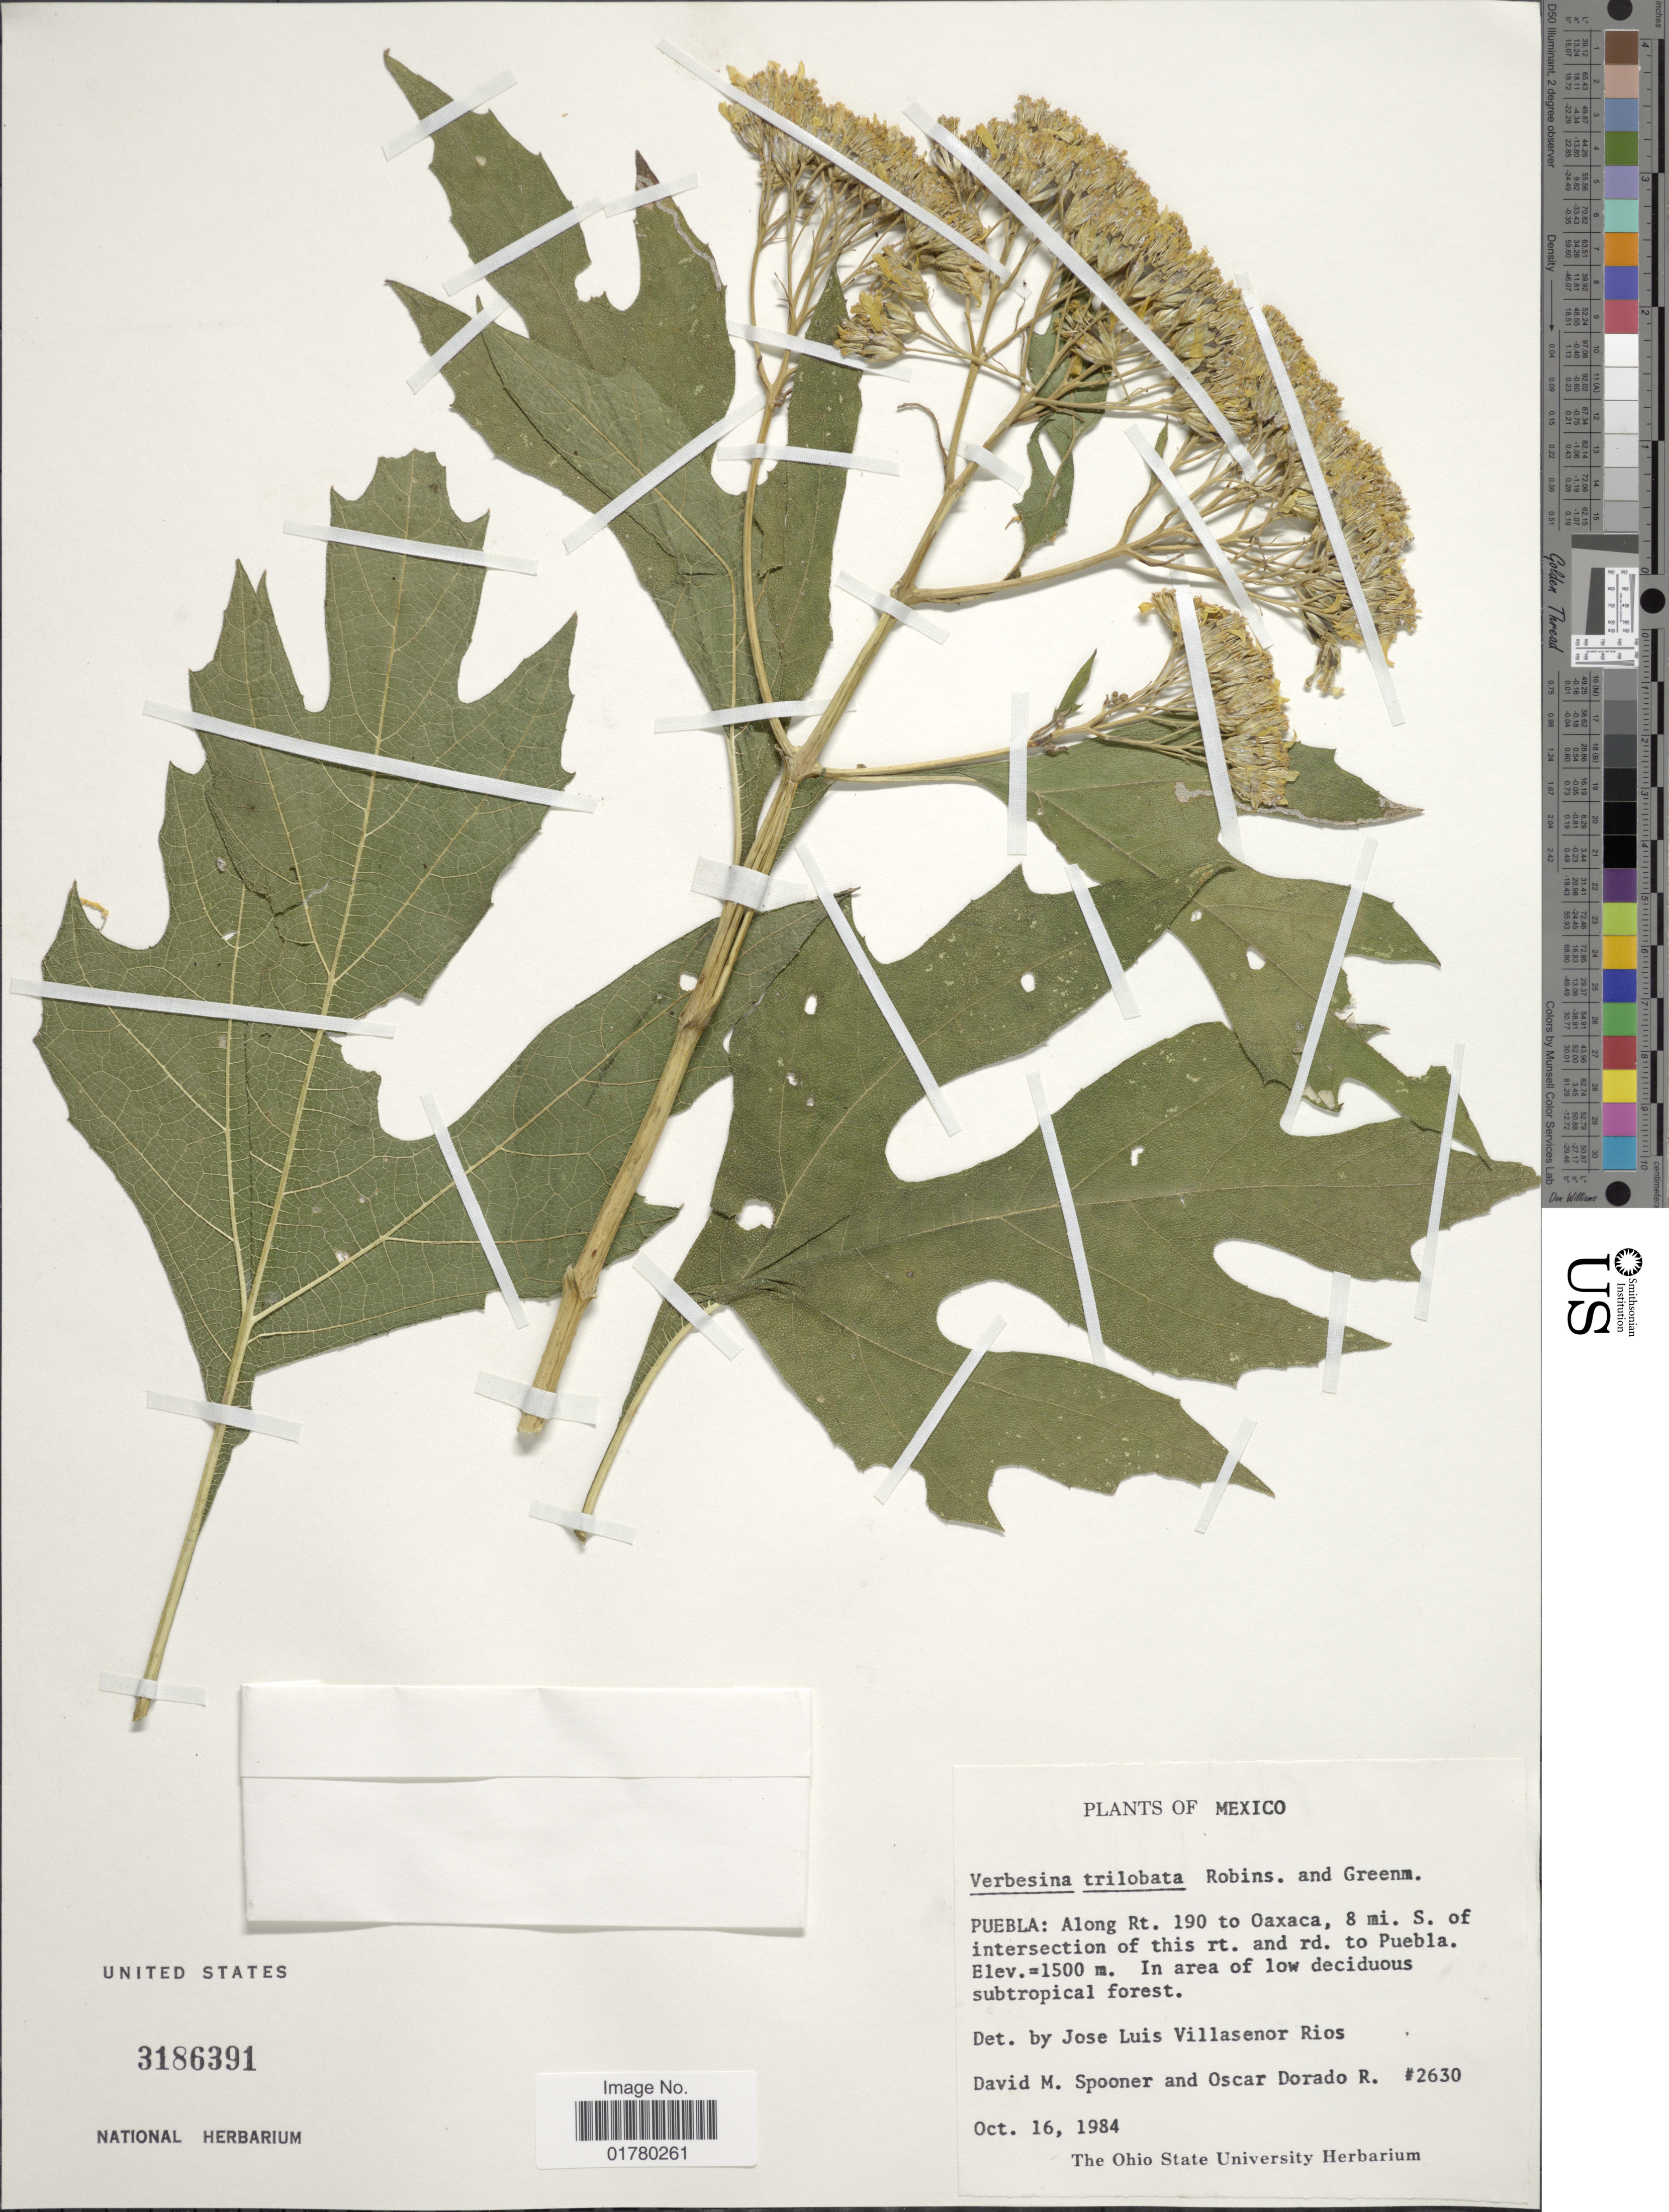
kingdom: Plantae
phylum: Tracheophyta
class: Magnoliopsida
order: Asterales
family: Asteraceae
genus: Verbesina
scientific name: Verbesina trilobata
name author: B.L. Rob. & Greenm.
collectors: D. Spooner & O. R. Dorado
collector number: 2630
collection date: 1984-10-16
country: Mexico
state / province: Puebla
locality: Along Rt. 190 to Oaxaca, 8 mi. S. of intersection of this rt. and rd. to Puebla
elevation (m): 1500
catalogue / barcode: US 3186391